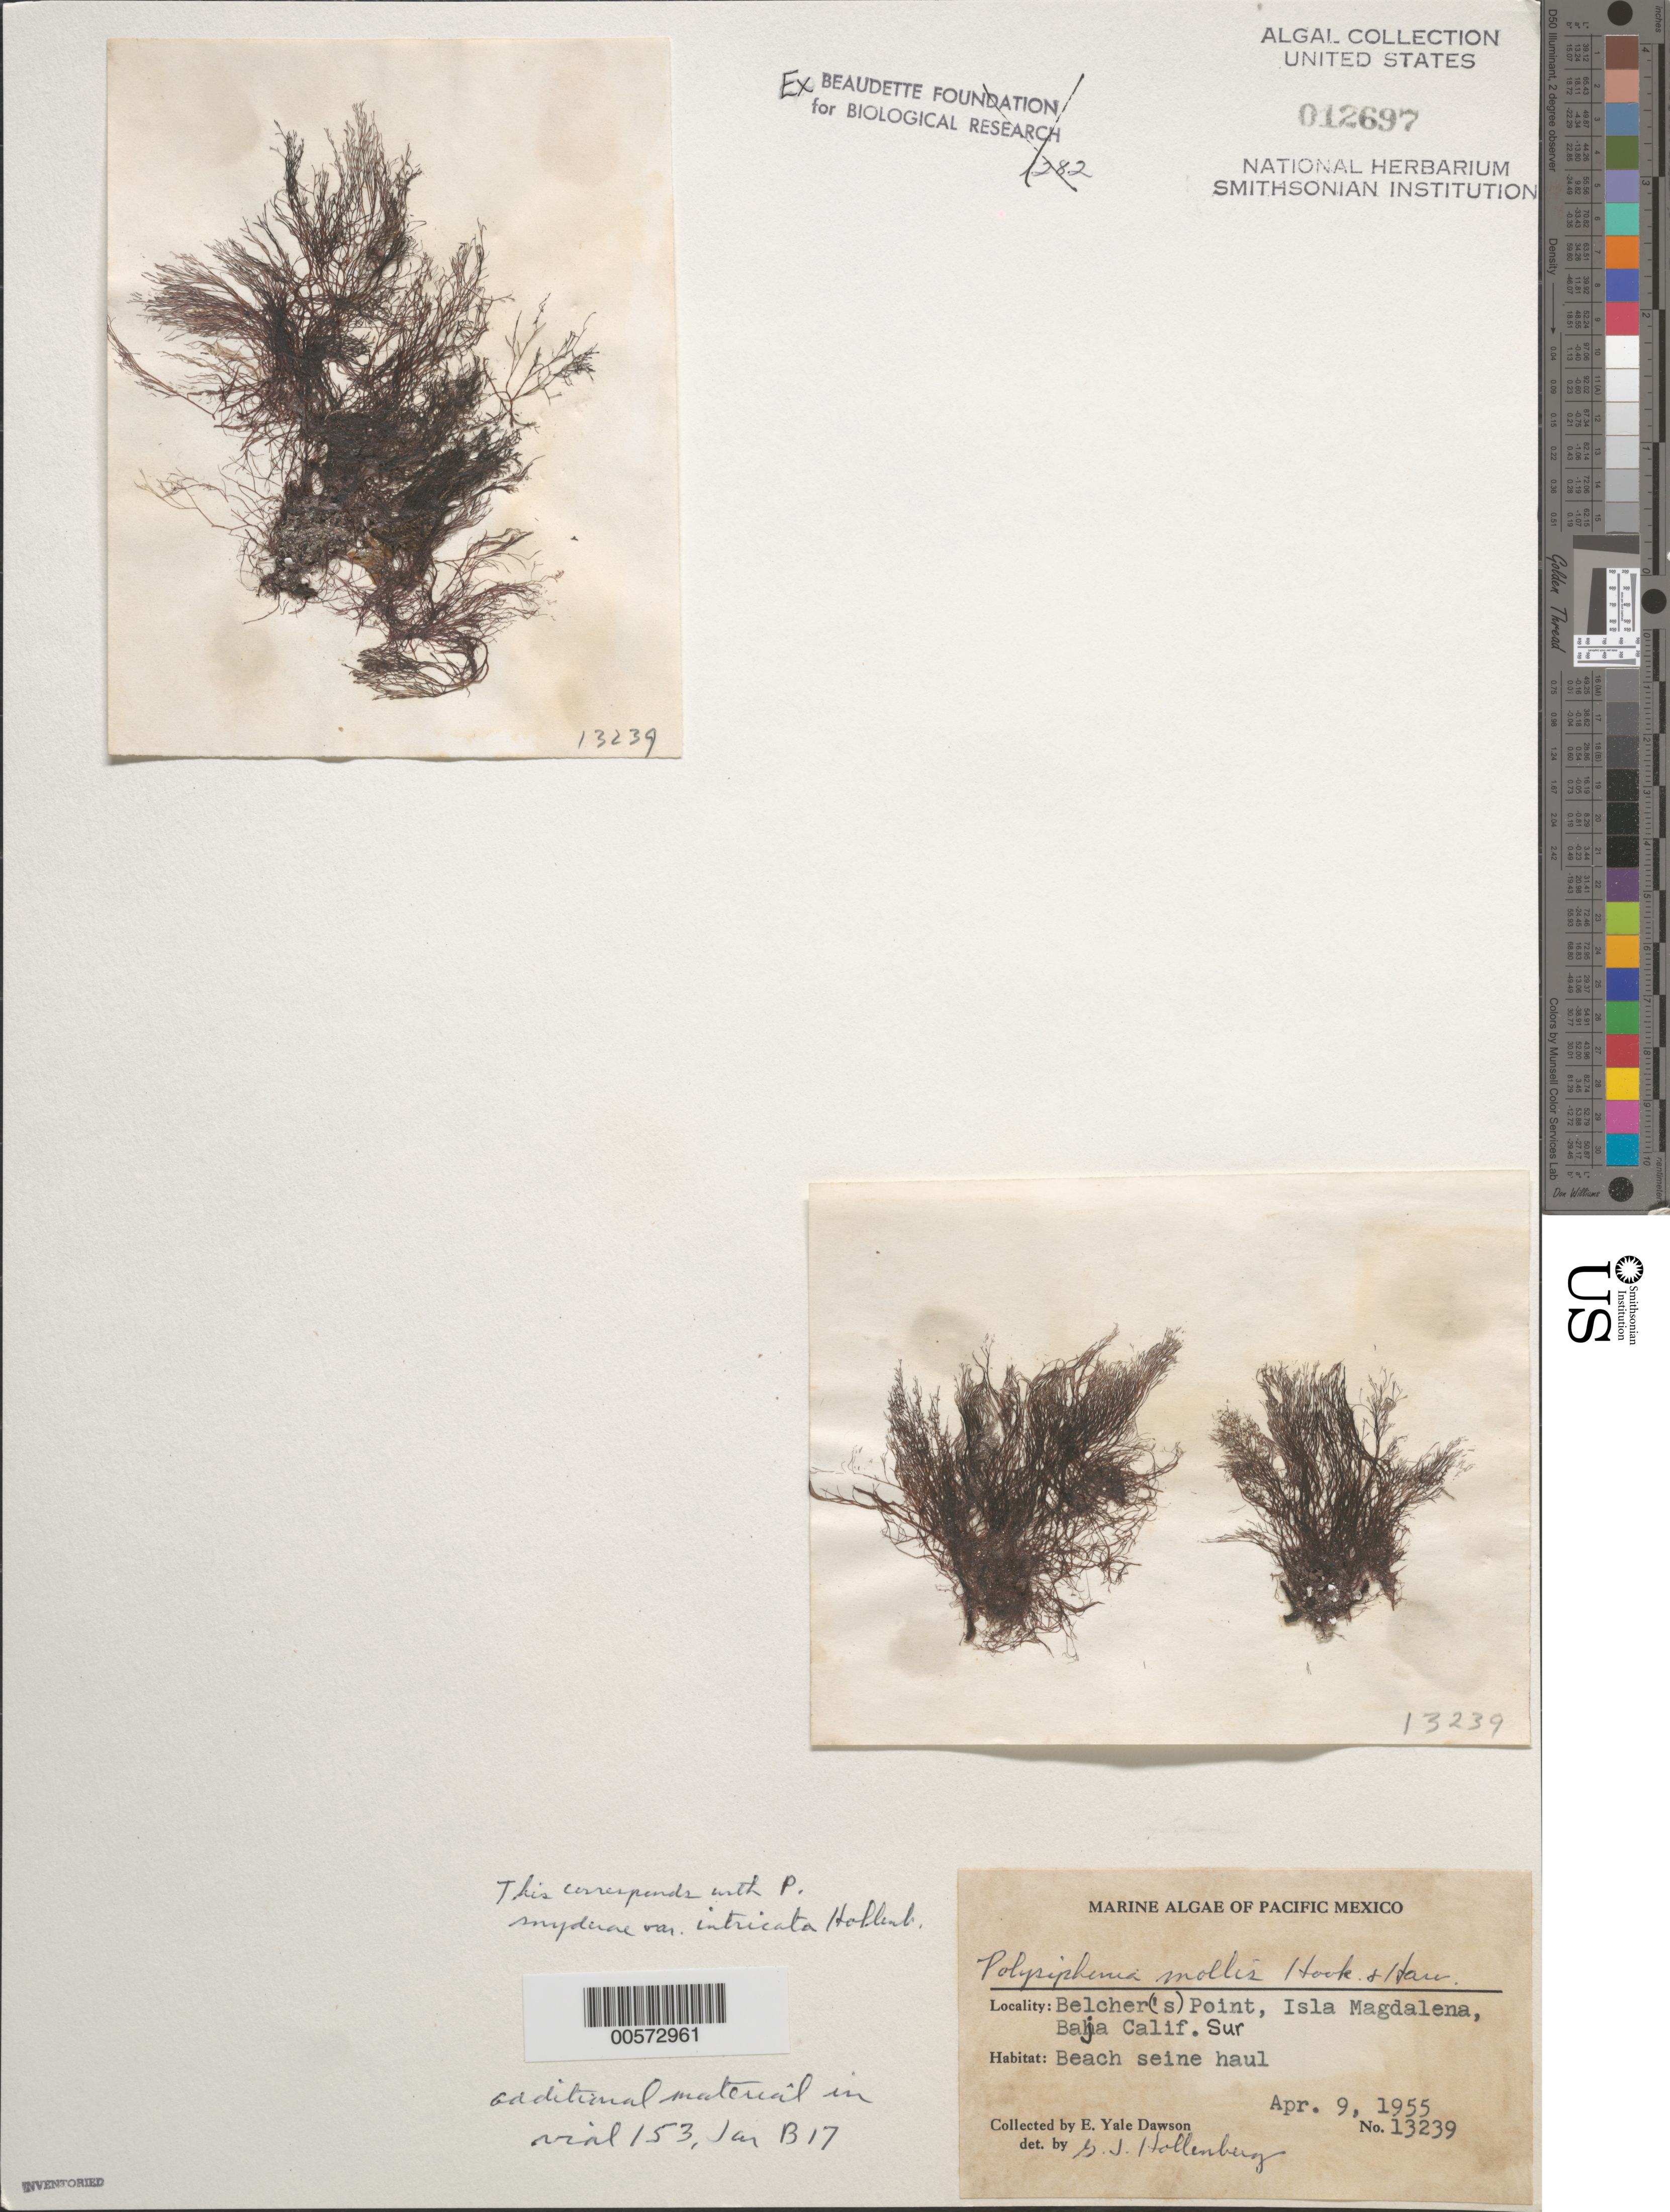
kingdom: Plantae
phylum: Rhodophyta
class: Florideophyceae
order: Ceramiales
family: Rhodomelaceae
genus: Polysiphonia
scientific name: Polysiphonia mollis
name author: Hook. f. & Harv.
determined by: Hollenberg, George J.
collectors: E. Y. Dawson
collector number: EYD 13239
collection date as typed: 09 Apr 1955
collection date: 1955-04-09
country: Mexico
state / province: Baja California Sur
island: Isla Magdalena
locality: Belcher Point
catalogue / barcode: US 12697